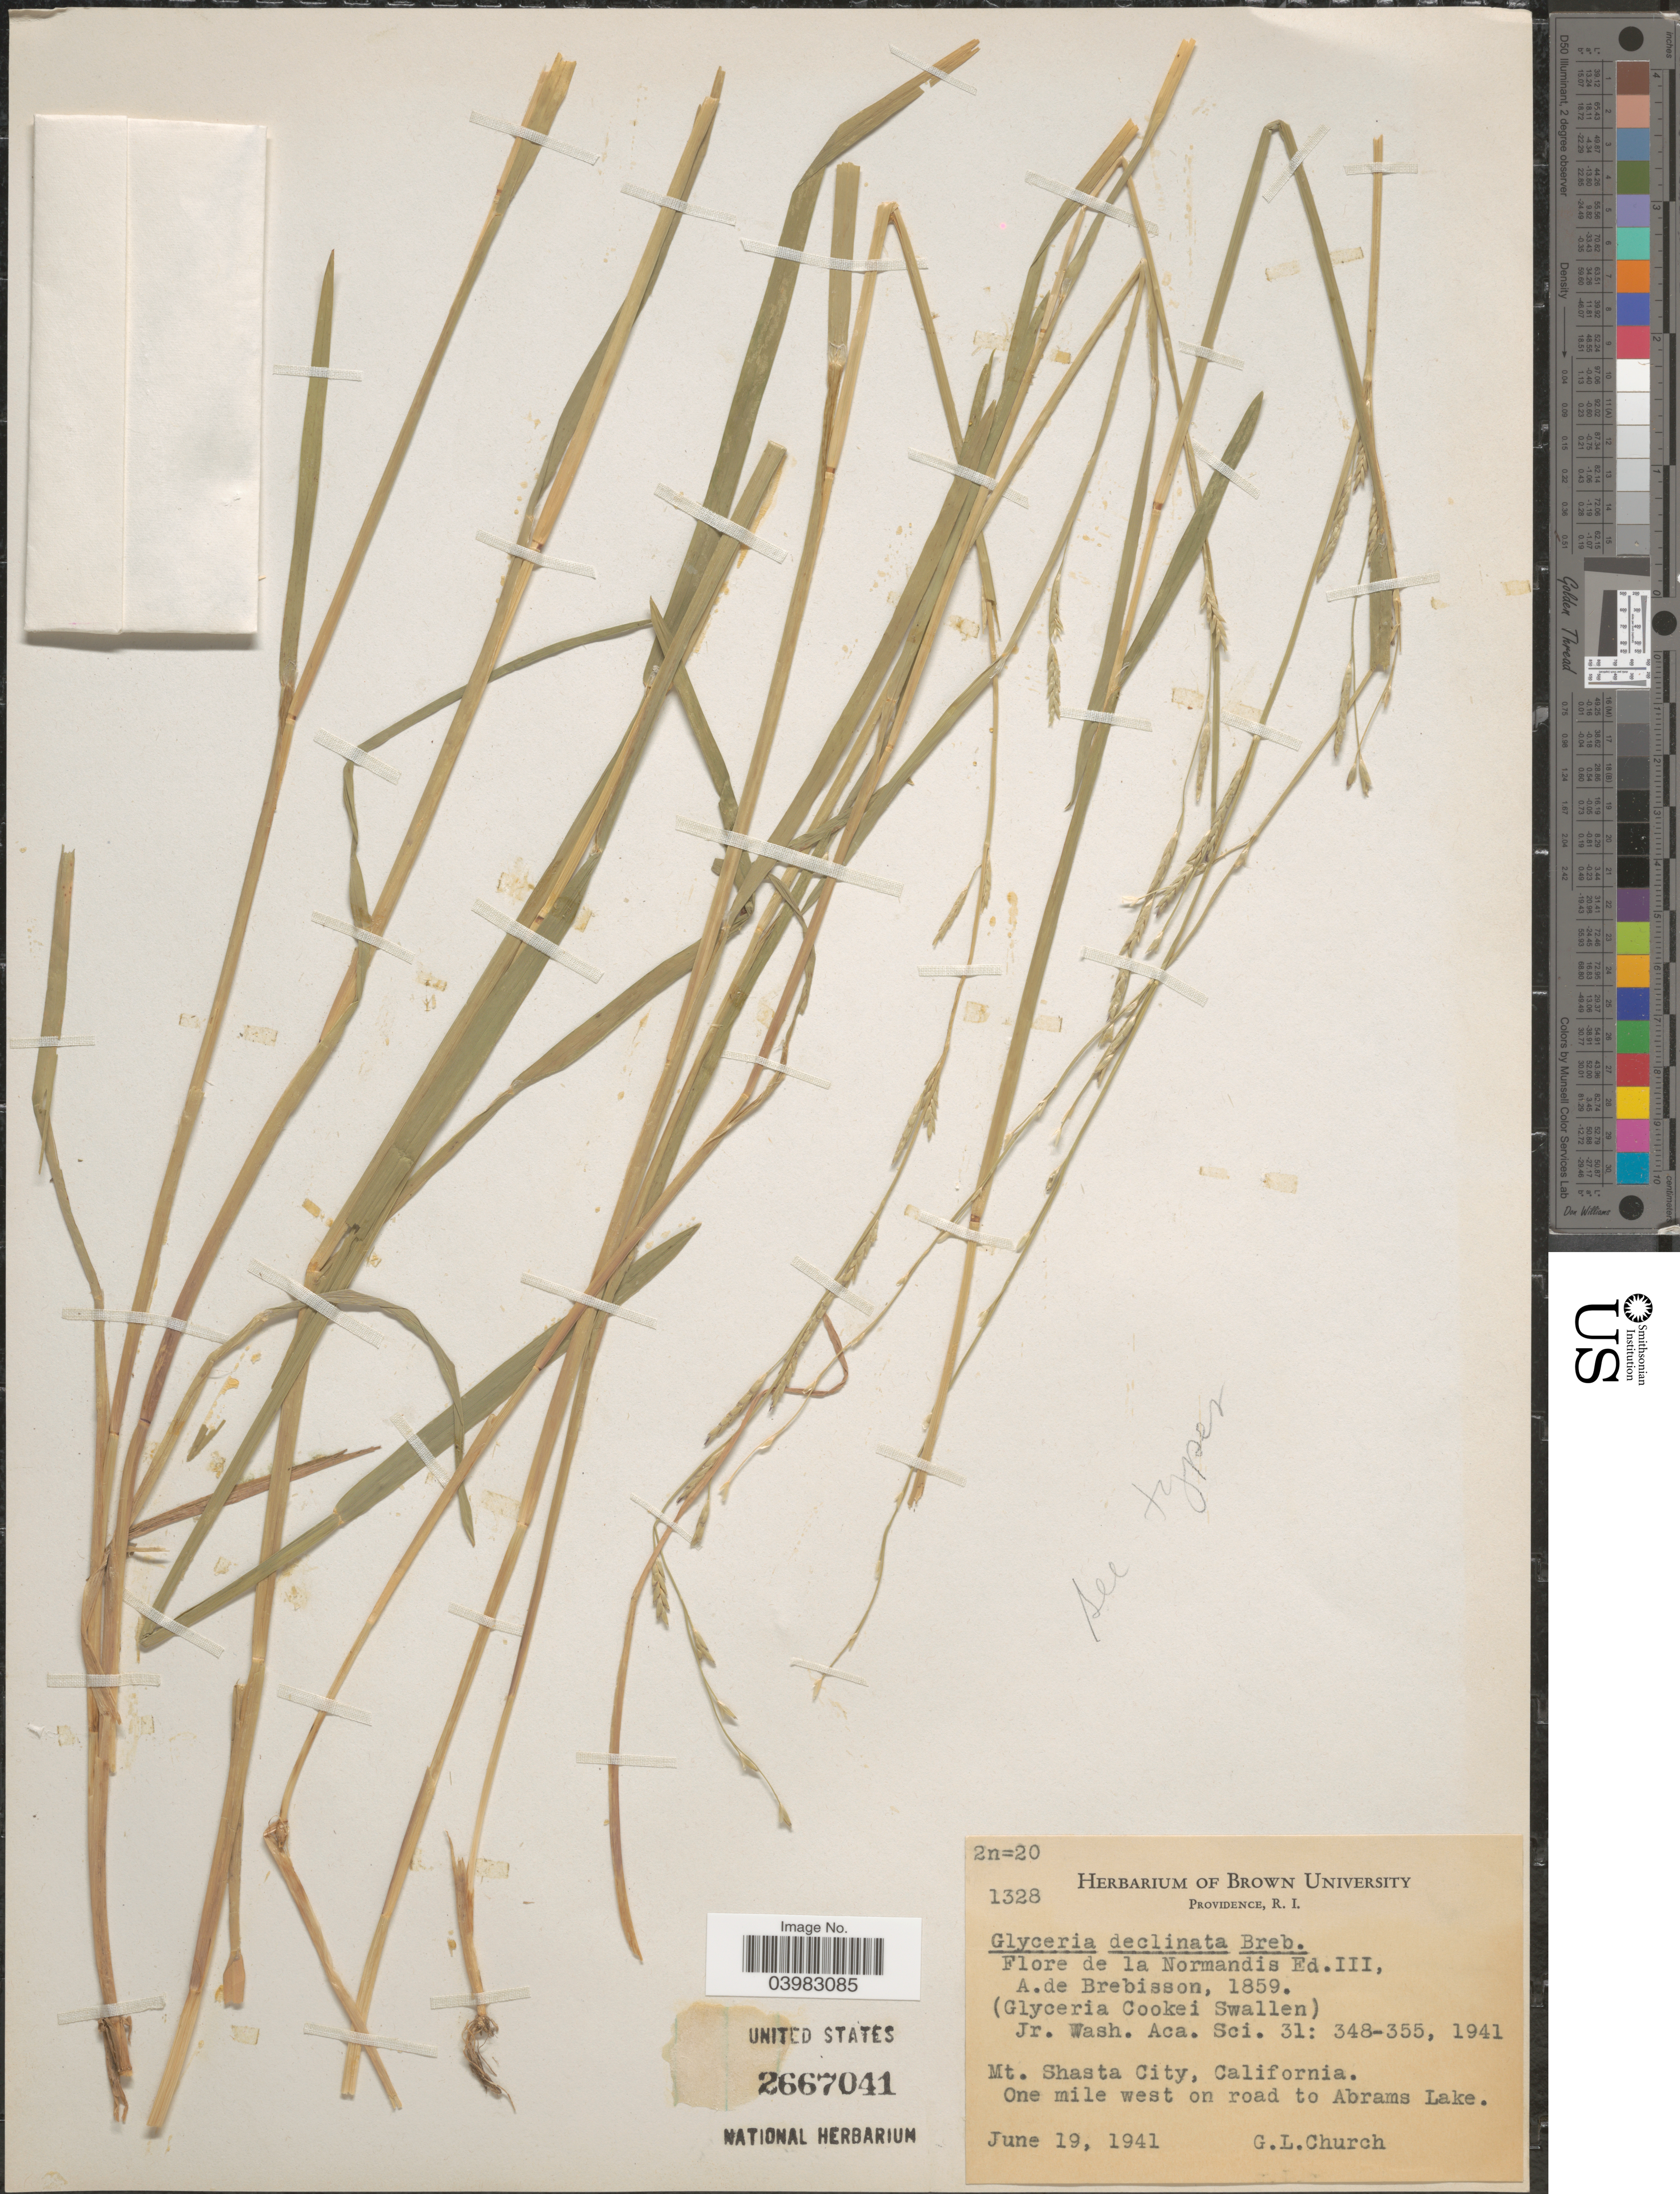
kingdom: Plantae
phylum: Tracheophyta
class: Liliopsida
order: Poales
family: Poaceae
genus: Glyceria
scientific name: Glyceria declinata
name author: Bréb.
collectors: G. L. Church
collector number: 1328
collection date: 1941-06-19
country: United States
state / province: California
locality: Mt. Shasta City. One mile west on road to Abrams Lake.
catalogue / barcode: US 2667041